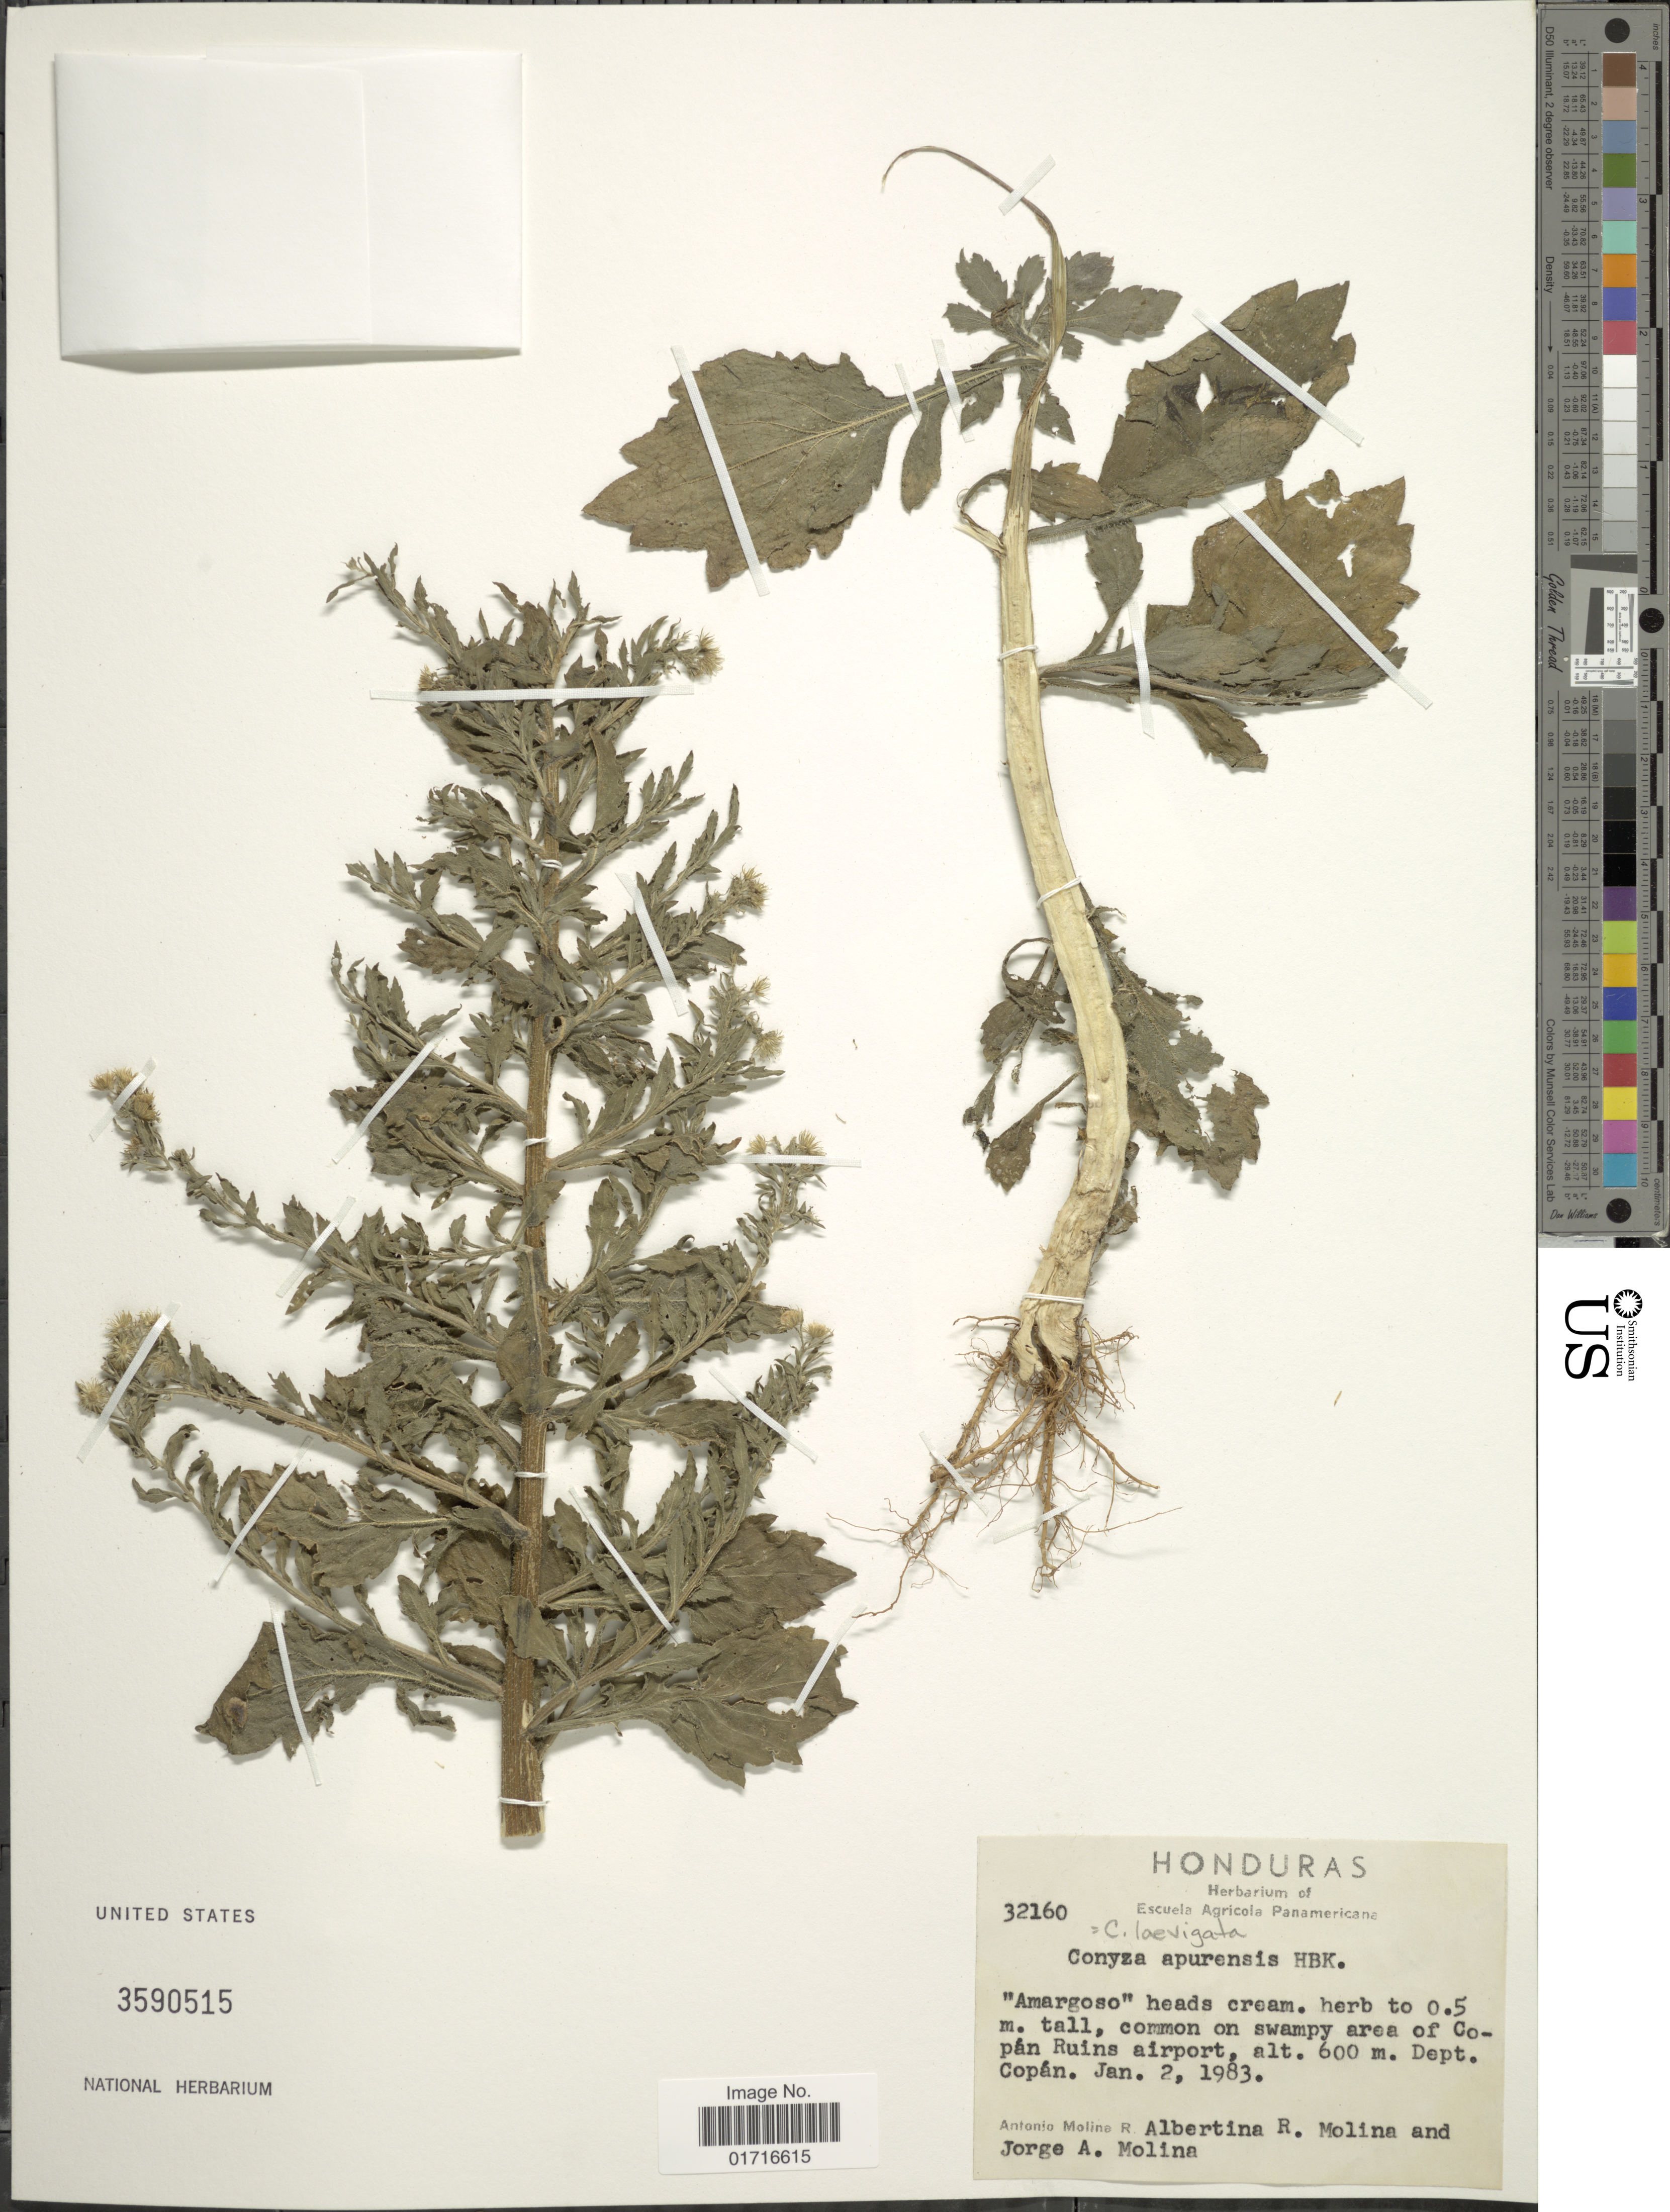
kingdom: Plantae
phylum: Tracheophyta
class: Magnoliopsida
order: Asterales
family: Asteraceae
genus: Conyza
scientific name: Conyza laevigata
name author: (Rich.) Pruski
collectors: A. Molina R., A. R. Molina & J. A. Molina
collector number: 32160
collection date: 1983-01-02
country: Honduras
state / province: Copán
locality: Swampy area of Copan Ruins airport. Dept. Copan.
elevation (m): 600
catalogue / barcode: US 3590515